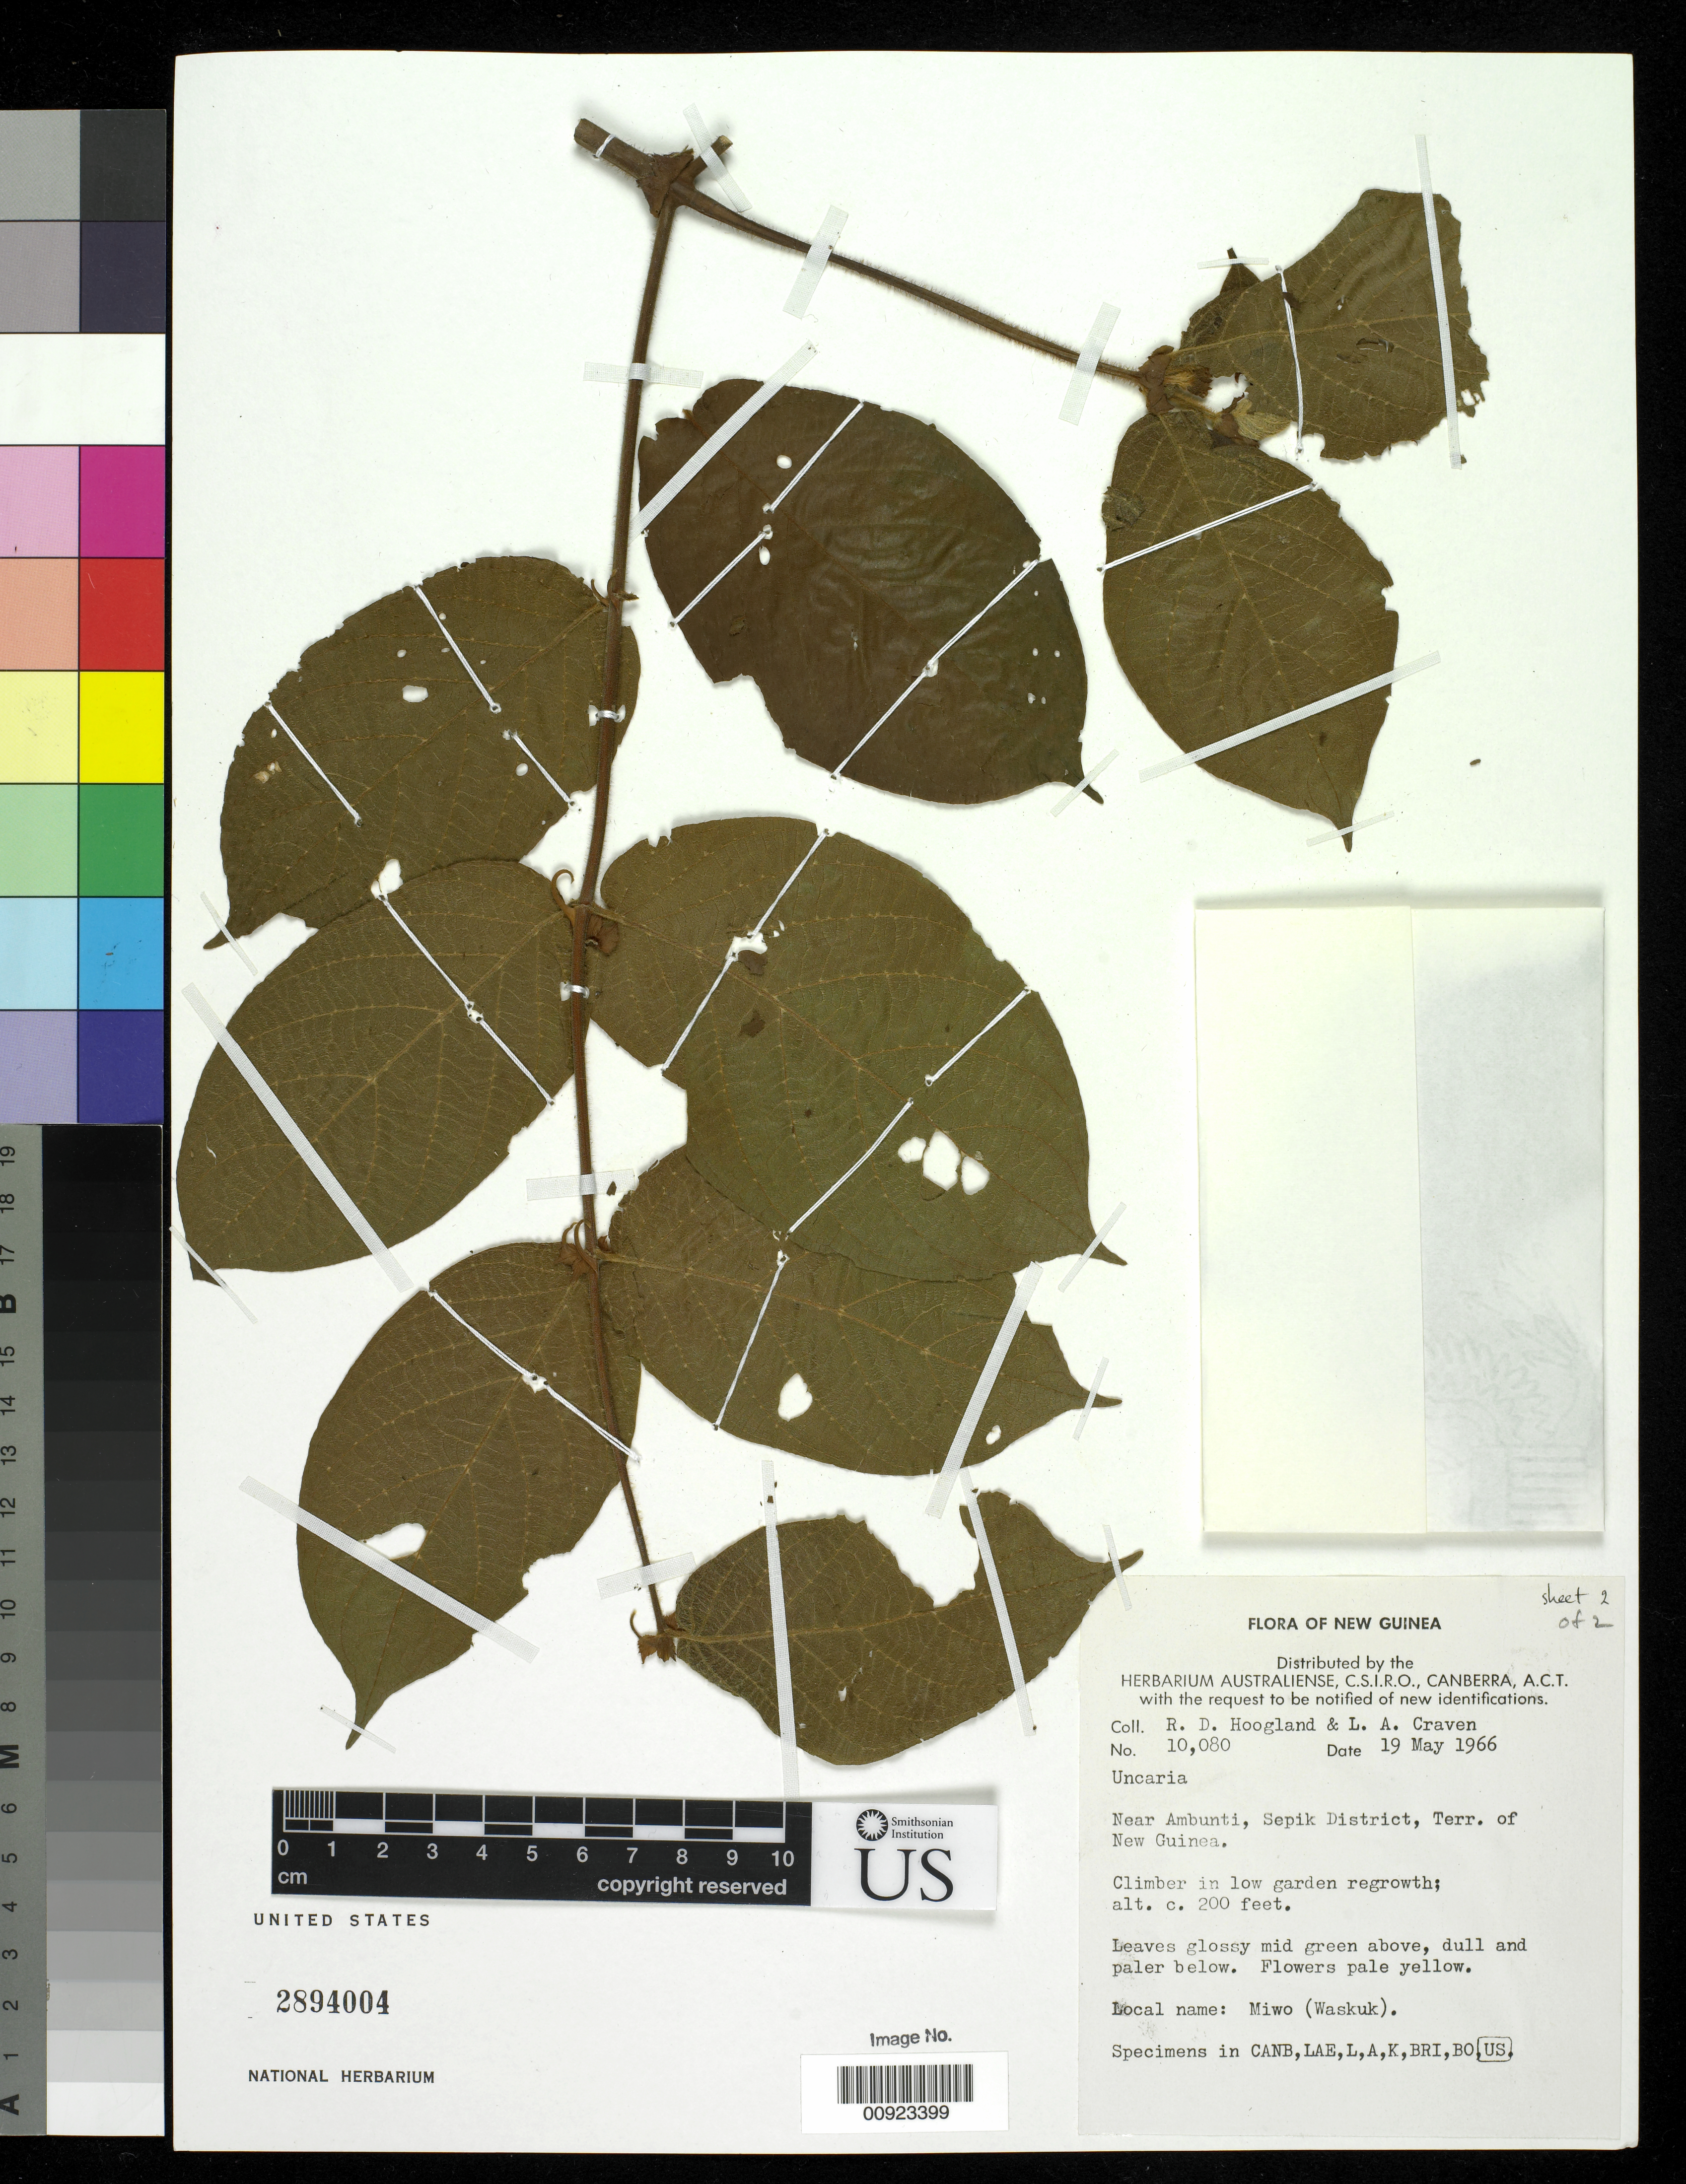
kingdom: Plantae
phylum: Tracheophyta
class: Magnoliopsida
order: Gentianales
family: Rubiaceae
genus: Uncaria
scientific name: Uncaria sp.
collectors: R. D. Hoogland & L. A. Craven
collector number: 10080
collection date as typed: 19 Mar 1966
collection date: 1966-03-19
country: Papua New Guinea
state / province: East Sepik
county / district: Ambunti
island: New Guinea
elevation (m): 61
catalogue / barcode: US 2894004